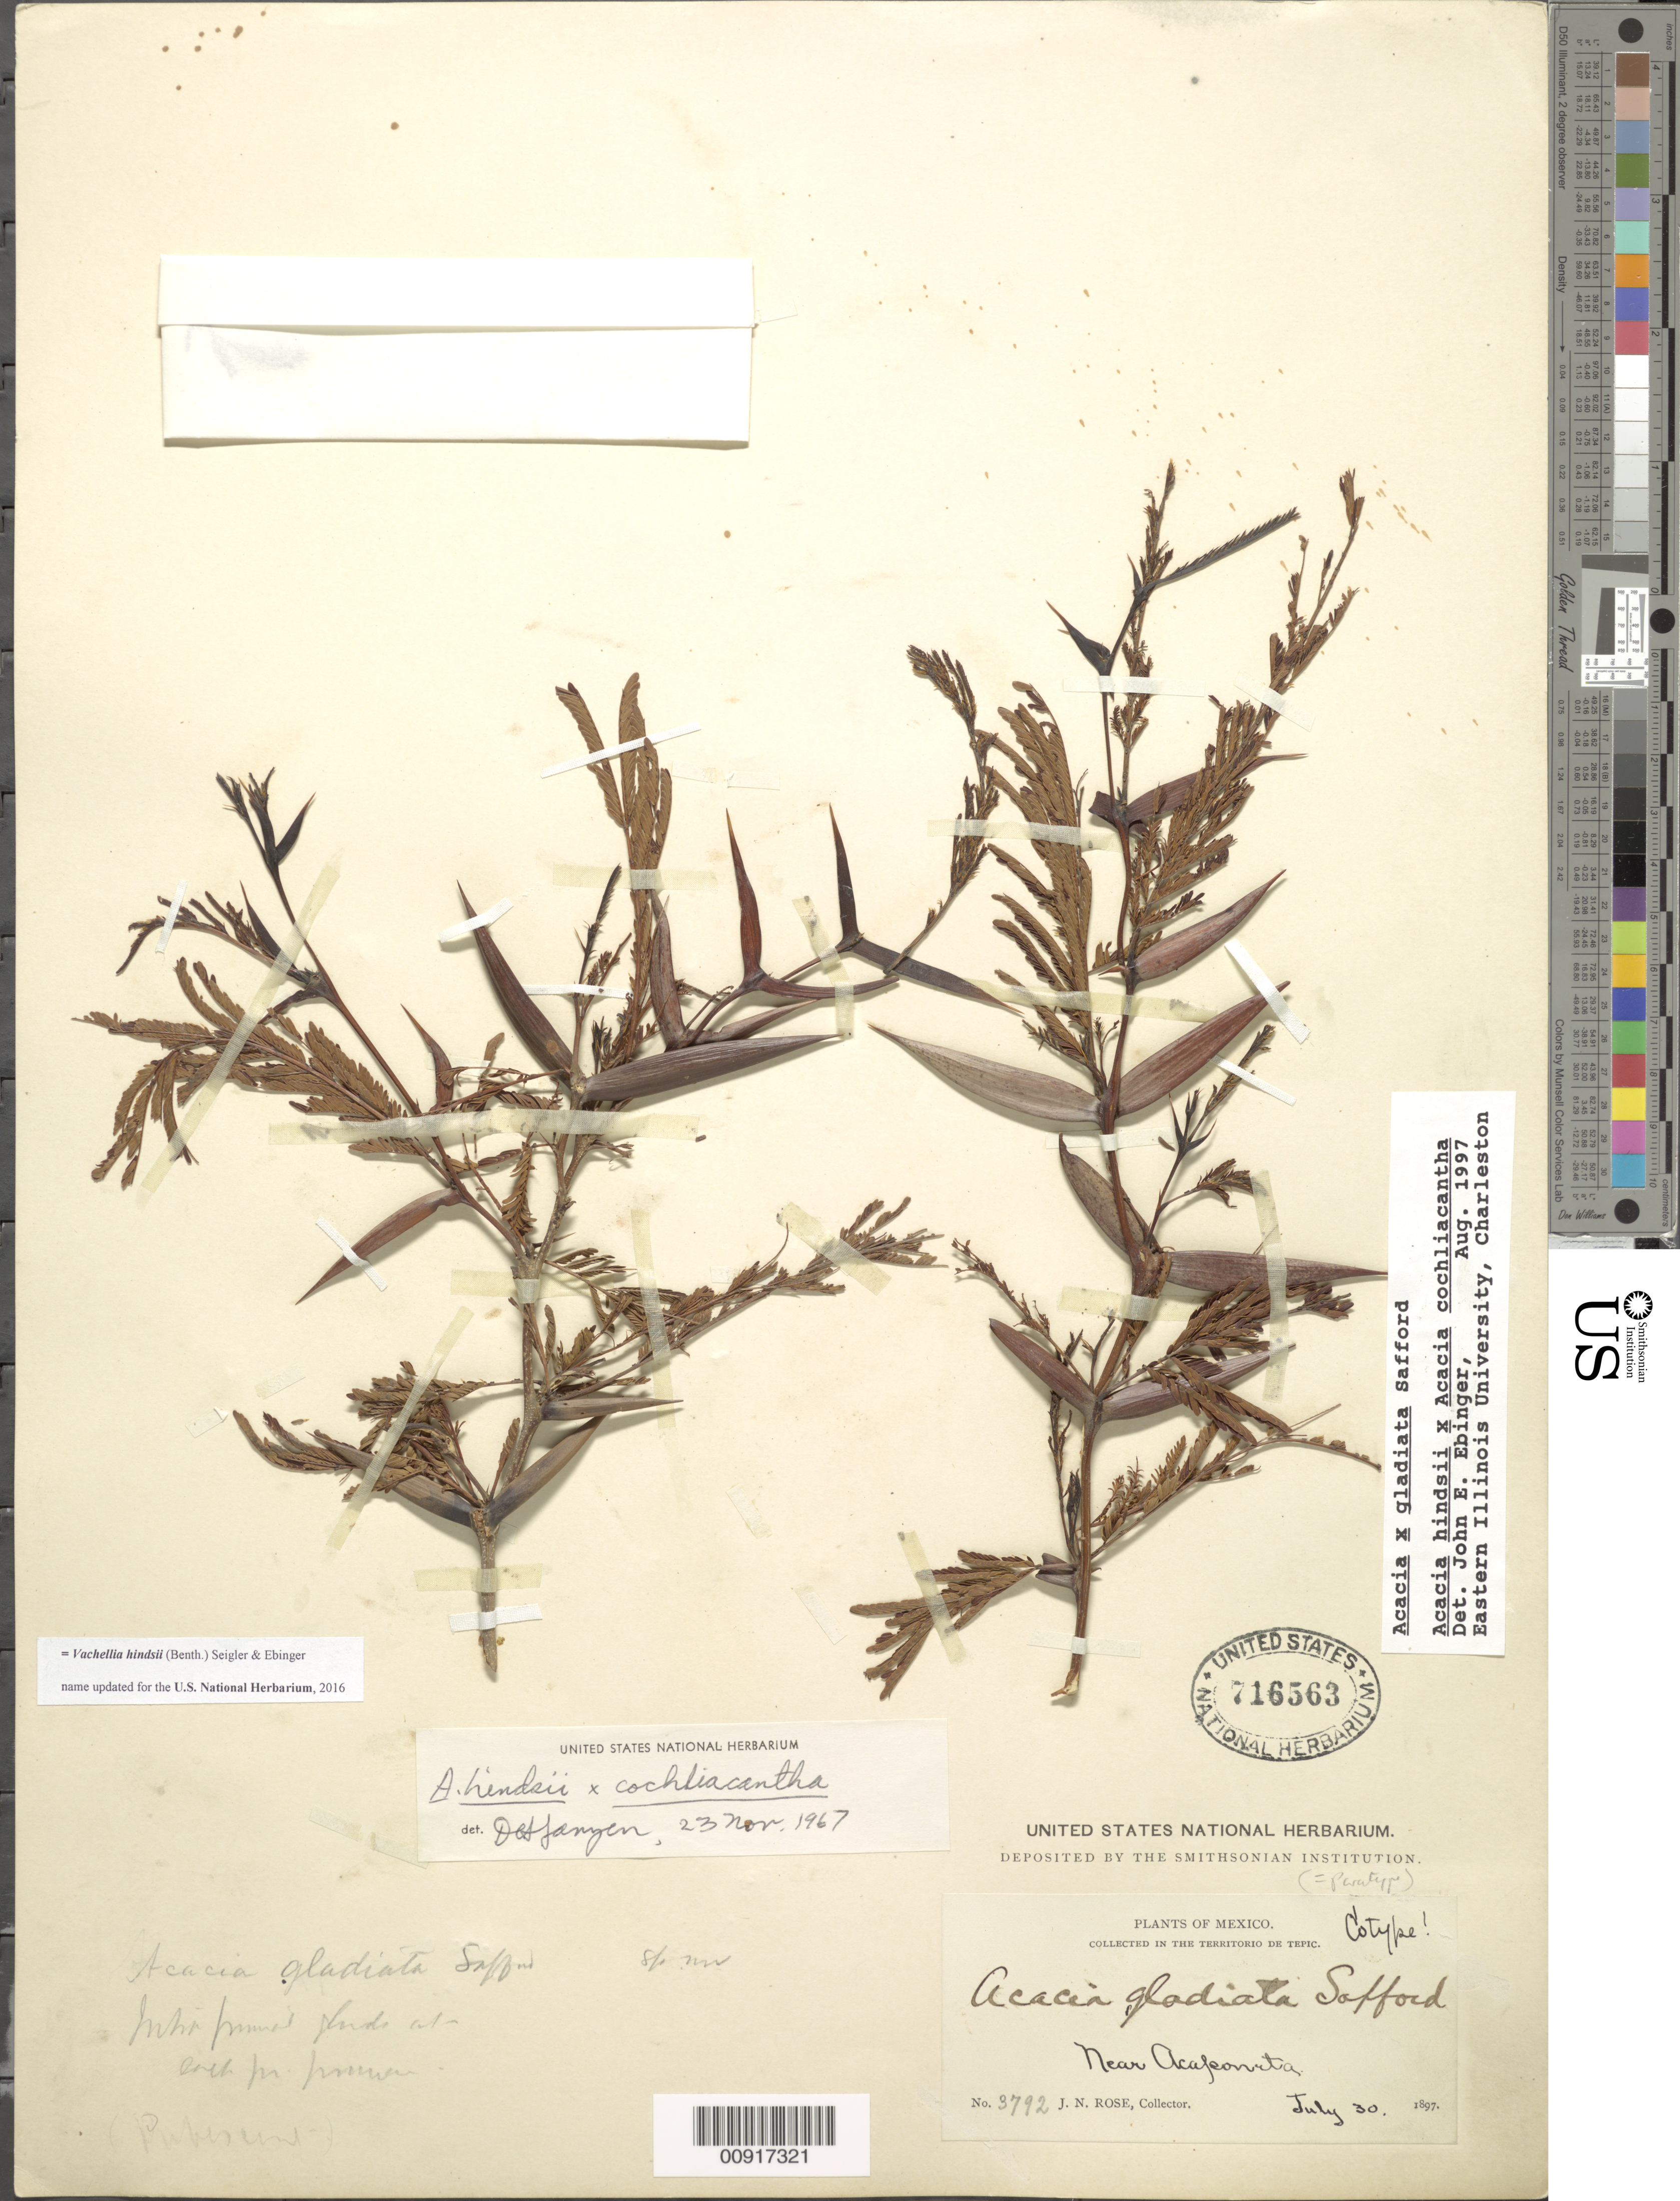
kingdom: Plantae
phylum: Tracheophyta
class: Magnoliopsida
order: Fabales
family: Fabaceae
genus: Vachellia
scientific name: Vachellia hindsii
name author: (Benth.) Seigler & Ebinger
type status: Paratype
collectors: J. N. Rose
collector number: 3792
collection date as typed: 30 Jul 1897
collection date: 1897-07-30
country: Mexico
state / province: Nayarit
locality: Near Acaponeta in the Territorio de Tepic.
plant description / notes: Rose 3792 cited as "cotype" in protologue; Gregg 1135 is cited as "type" so Rose 3792 is probably best regarded as a paratype (rather than syntype). This specimen still filed in main herbarium, Dec. 2016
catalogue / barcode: US 716563